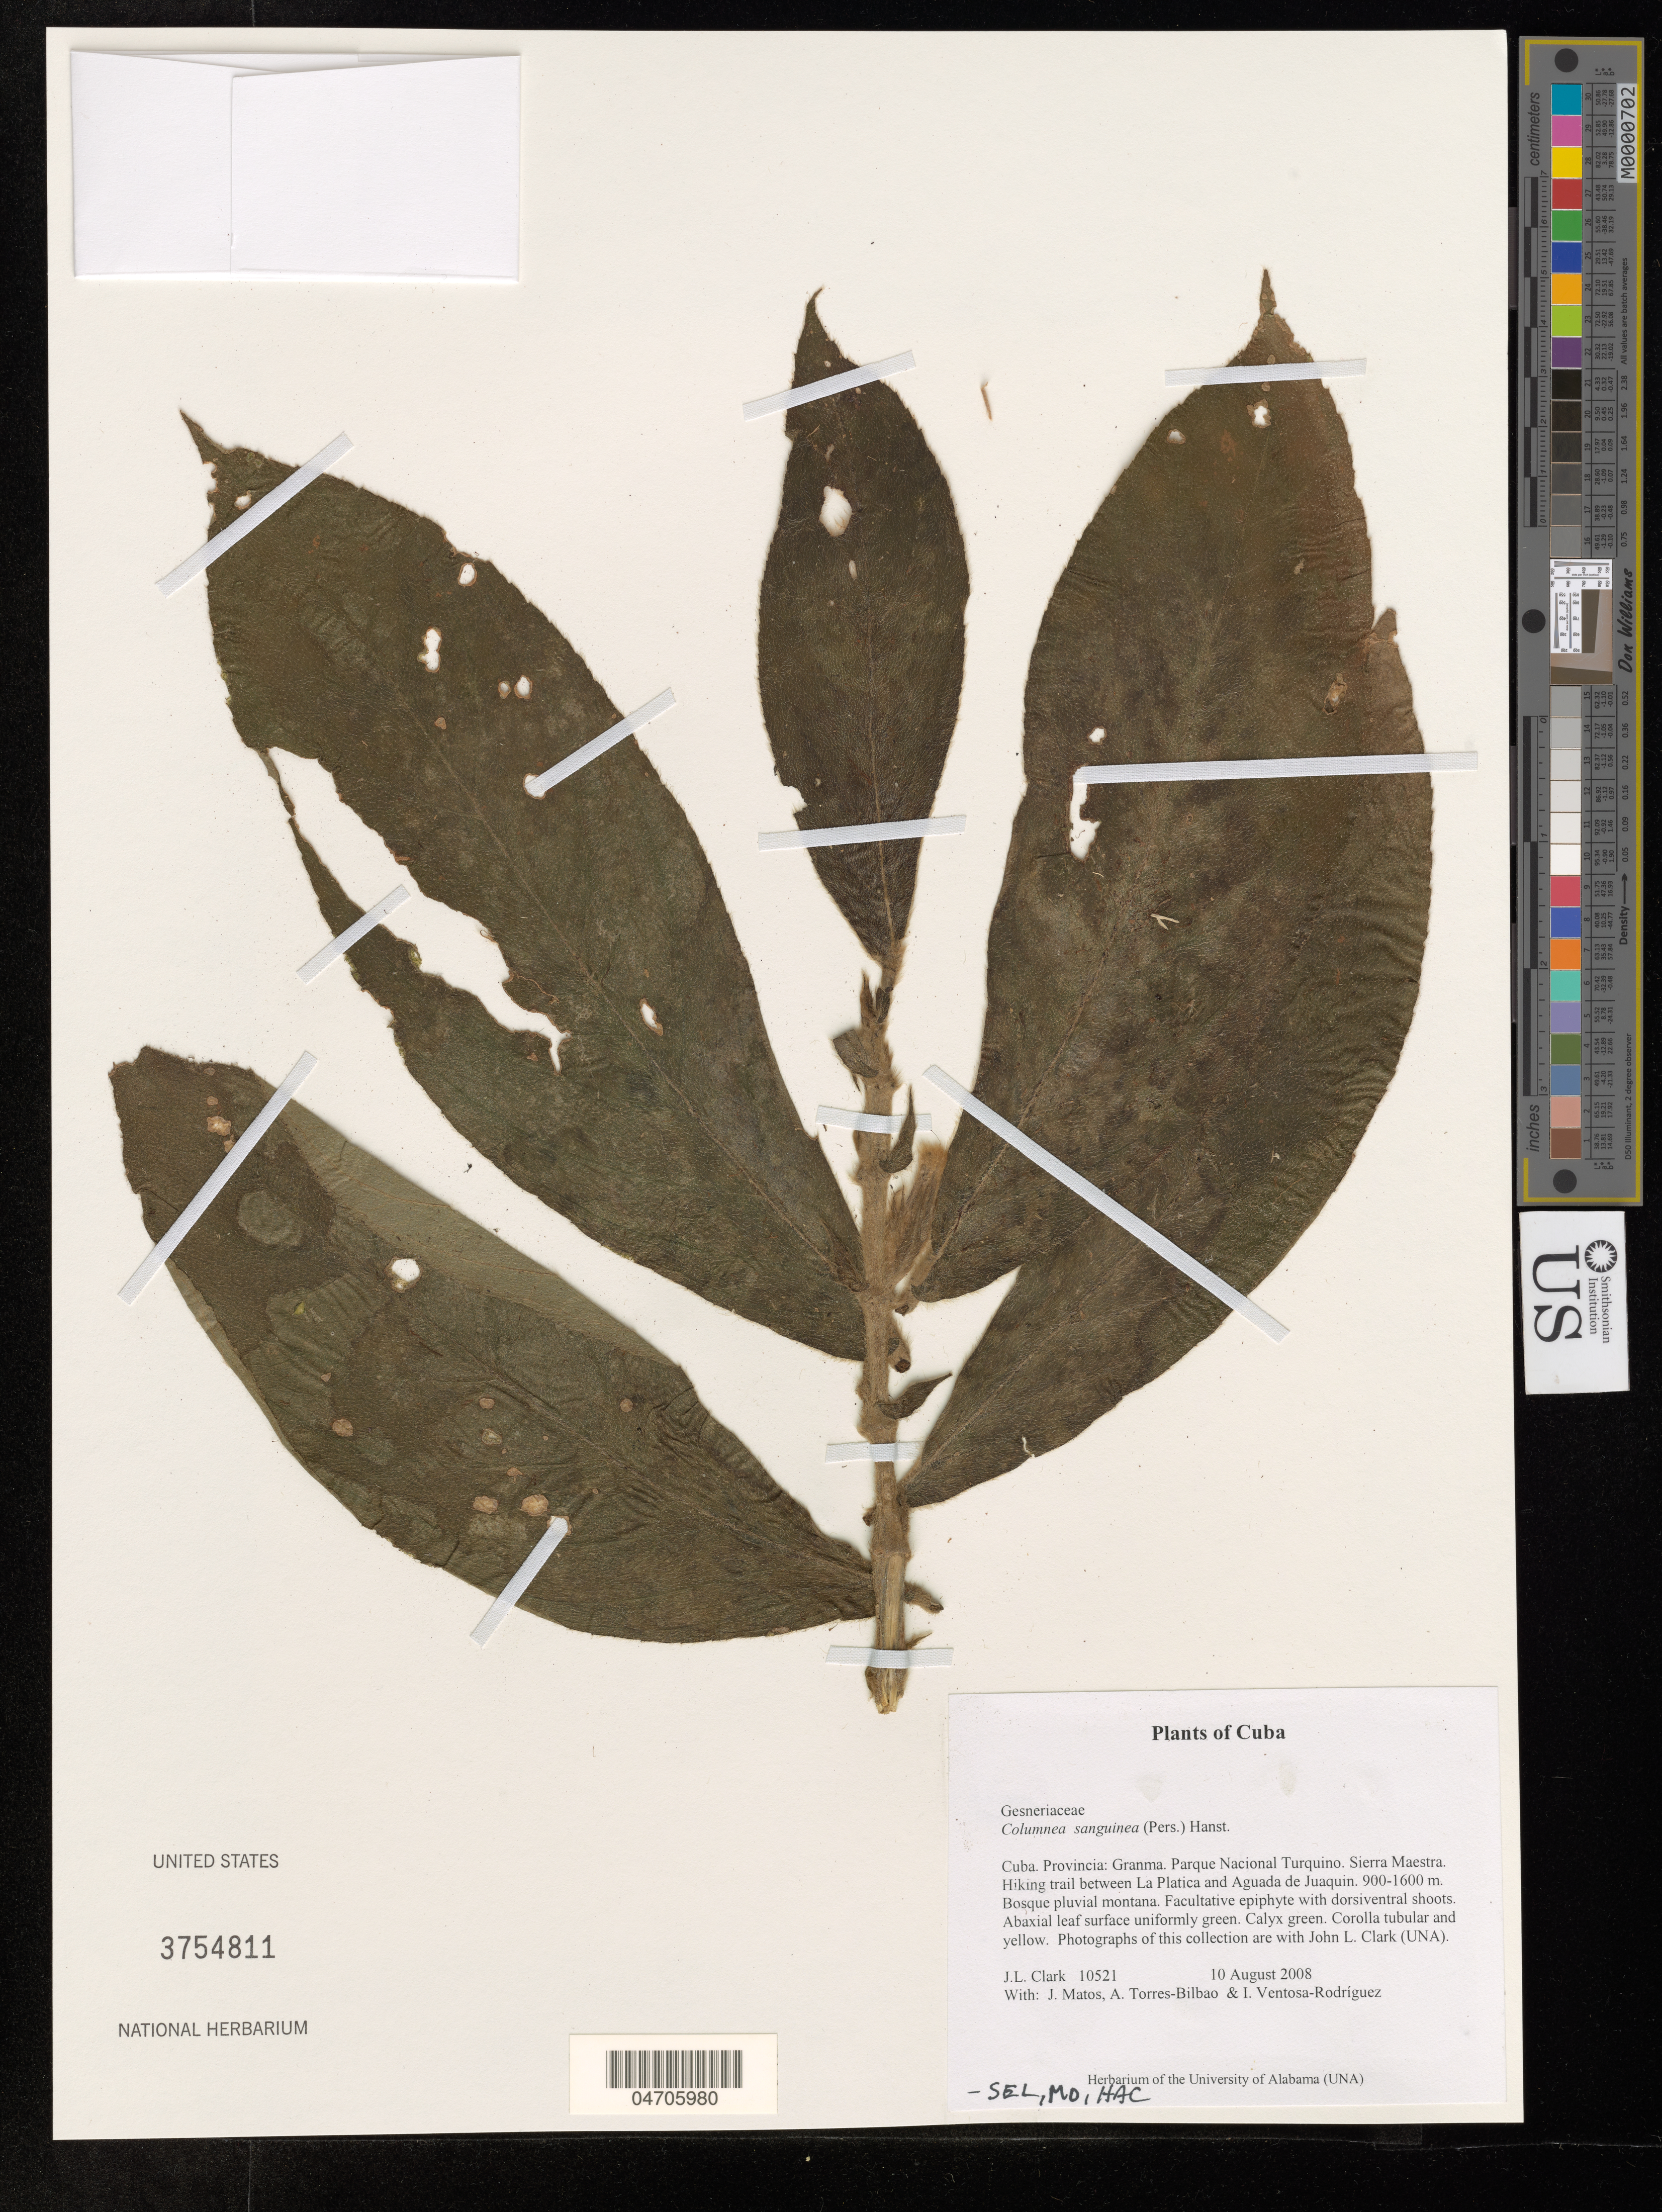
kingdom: Plantae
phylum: Tracheophyta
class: Magnoliopsida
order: Lamiales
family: Gesneriaceae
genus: Columnea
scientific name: Columnea sanguinea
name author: (Pers.) Hanst.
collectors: J. L. Clark, J. Matos, A. Torres-Bilbao & I. Ventosa-Rodríguez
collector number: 10521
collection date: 2008-08-10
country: Cuba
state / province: Granma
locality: Parque Nacional Turquino. Sierra Maestra. Hiking trail between La Platica and Aguada de Juaquin.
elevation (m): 900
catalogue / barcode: US 3754811